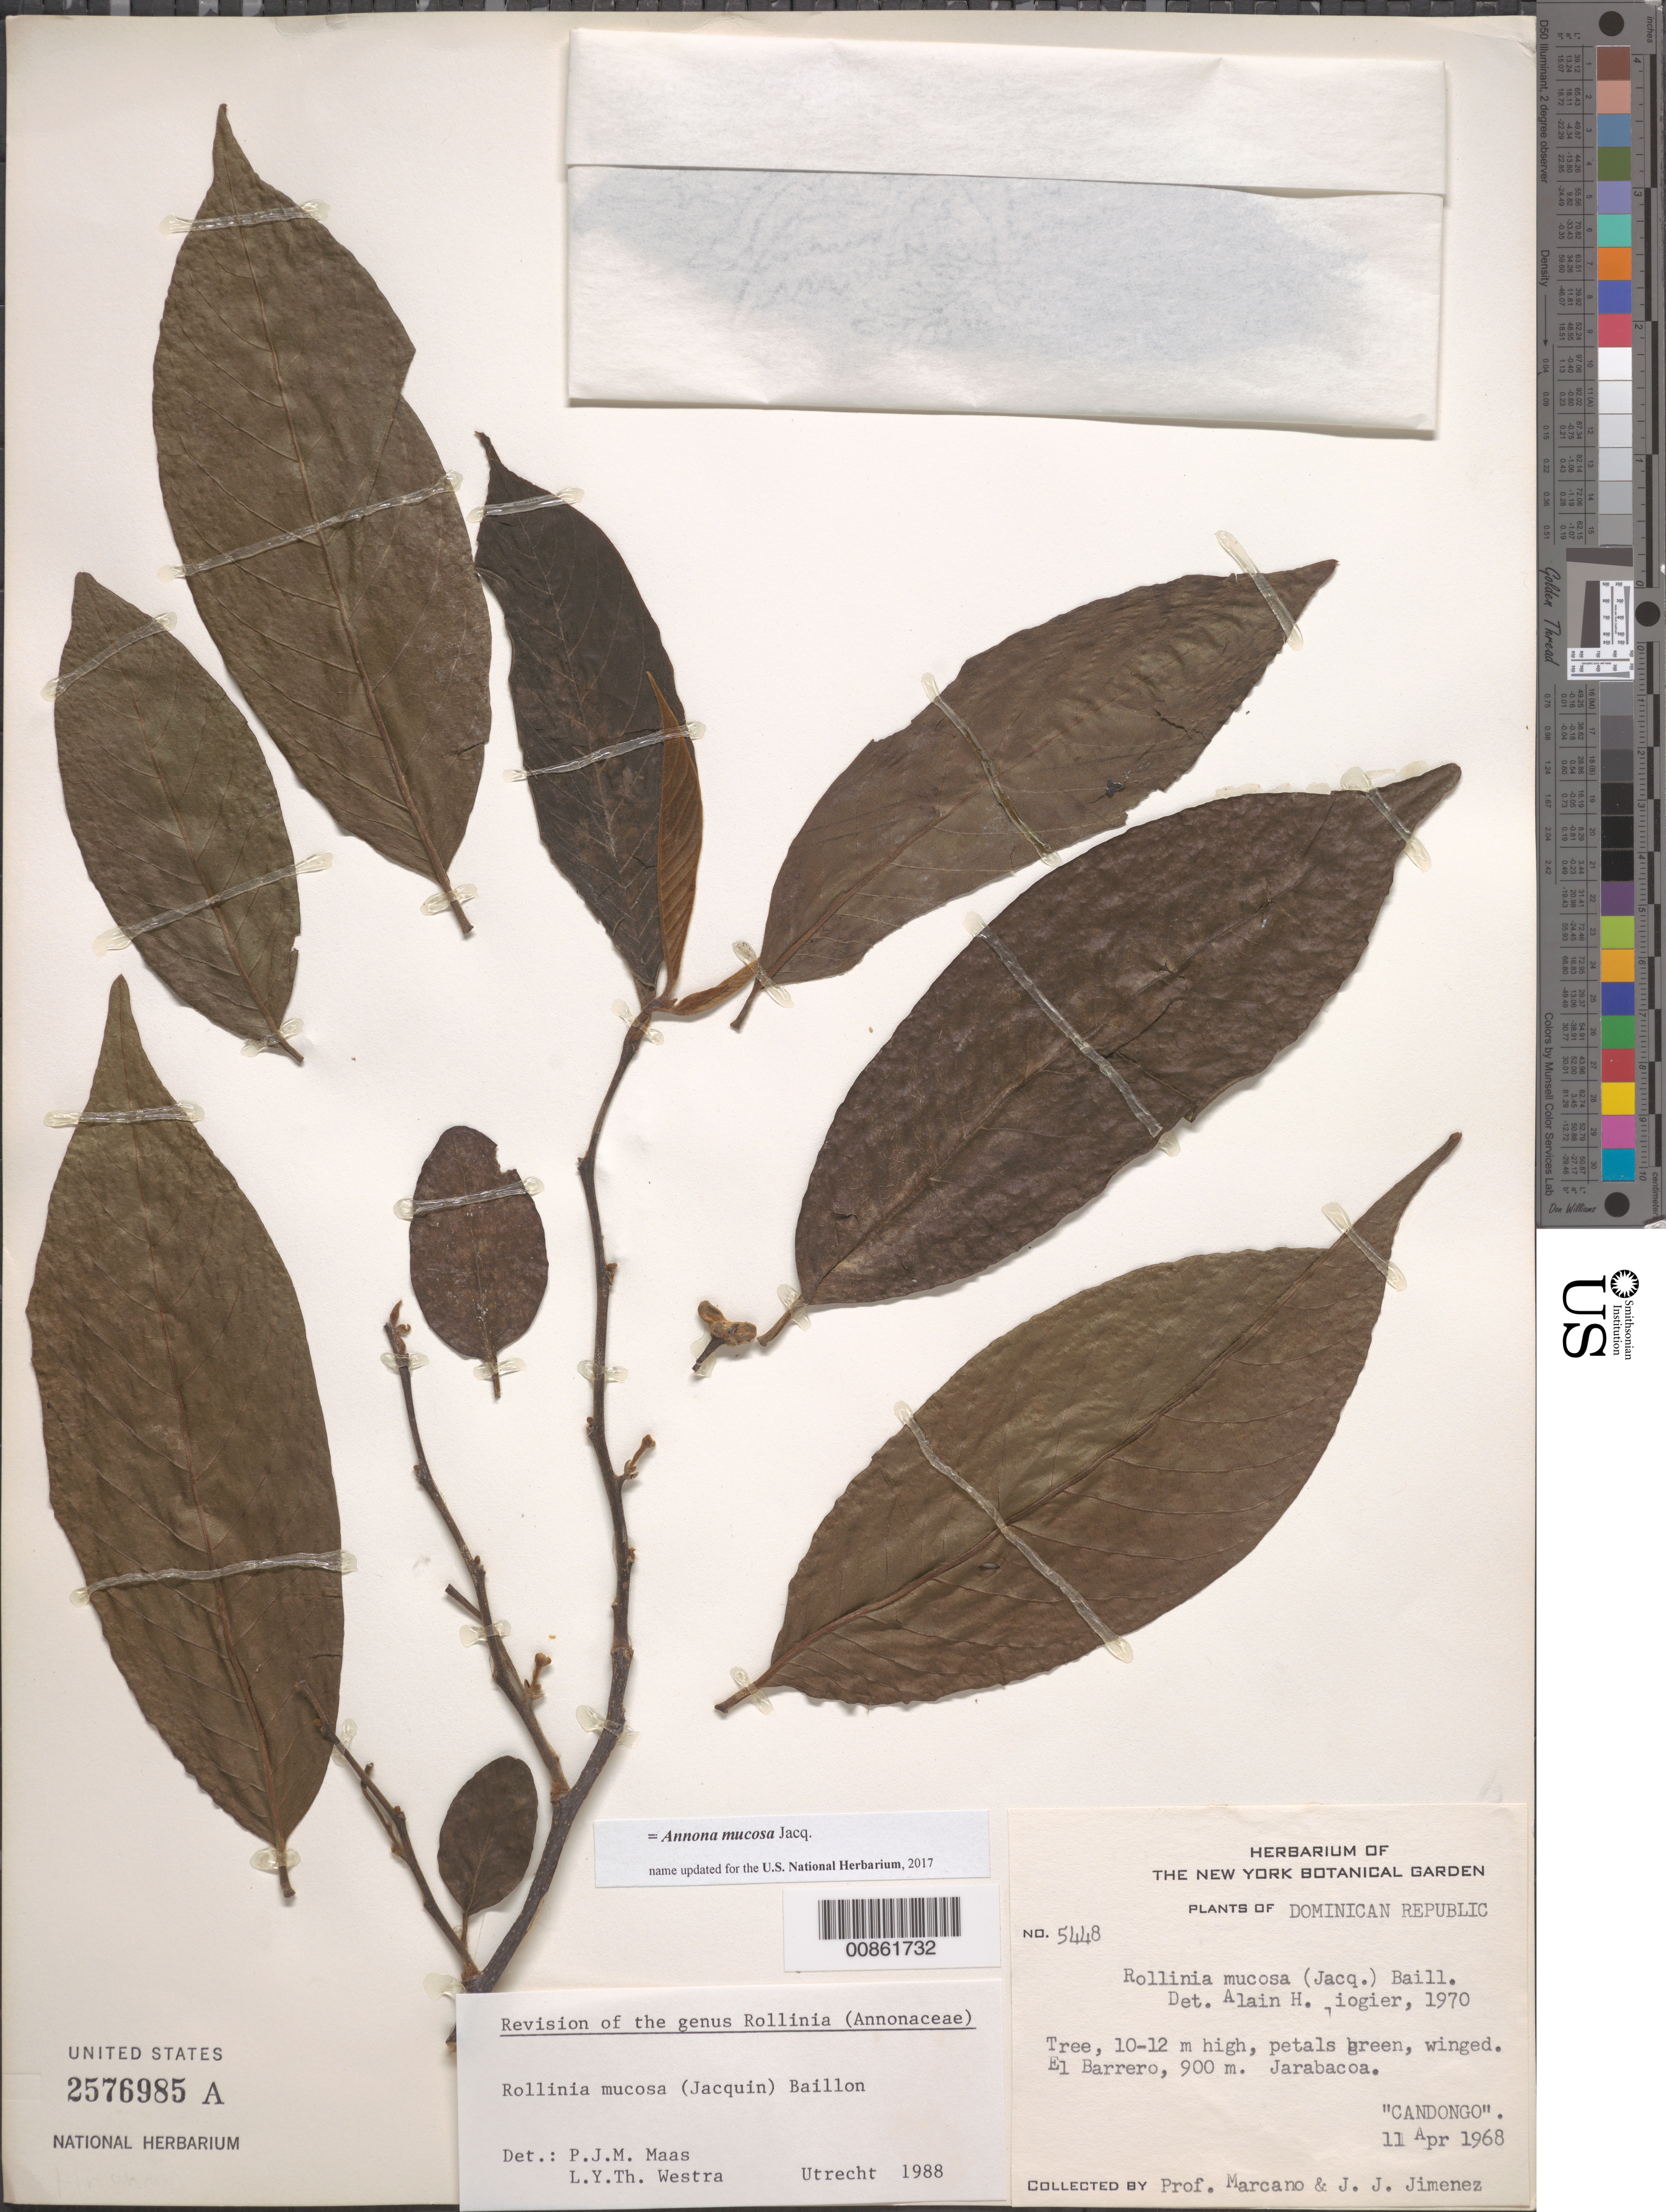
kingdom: Plantae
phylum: Tracheophyta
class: Magnoliopsida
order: Magnoliales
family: Annonaceae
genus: Annona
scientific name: Annona mucosa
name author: Jacq.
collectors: E. J. Marcano F. & J. J. Jiménez Almonte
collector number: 5448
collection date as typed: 11 Apr 1968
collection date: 1968-04-11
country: Dominican Republic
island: Hispaniola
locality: El Barrero, Jarabacoa.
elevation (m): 900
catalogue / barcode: US 2576985A